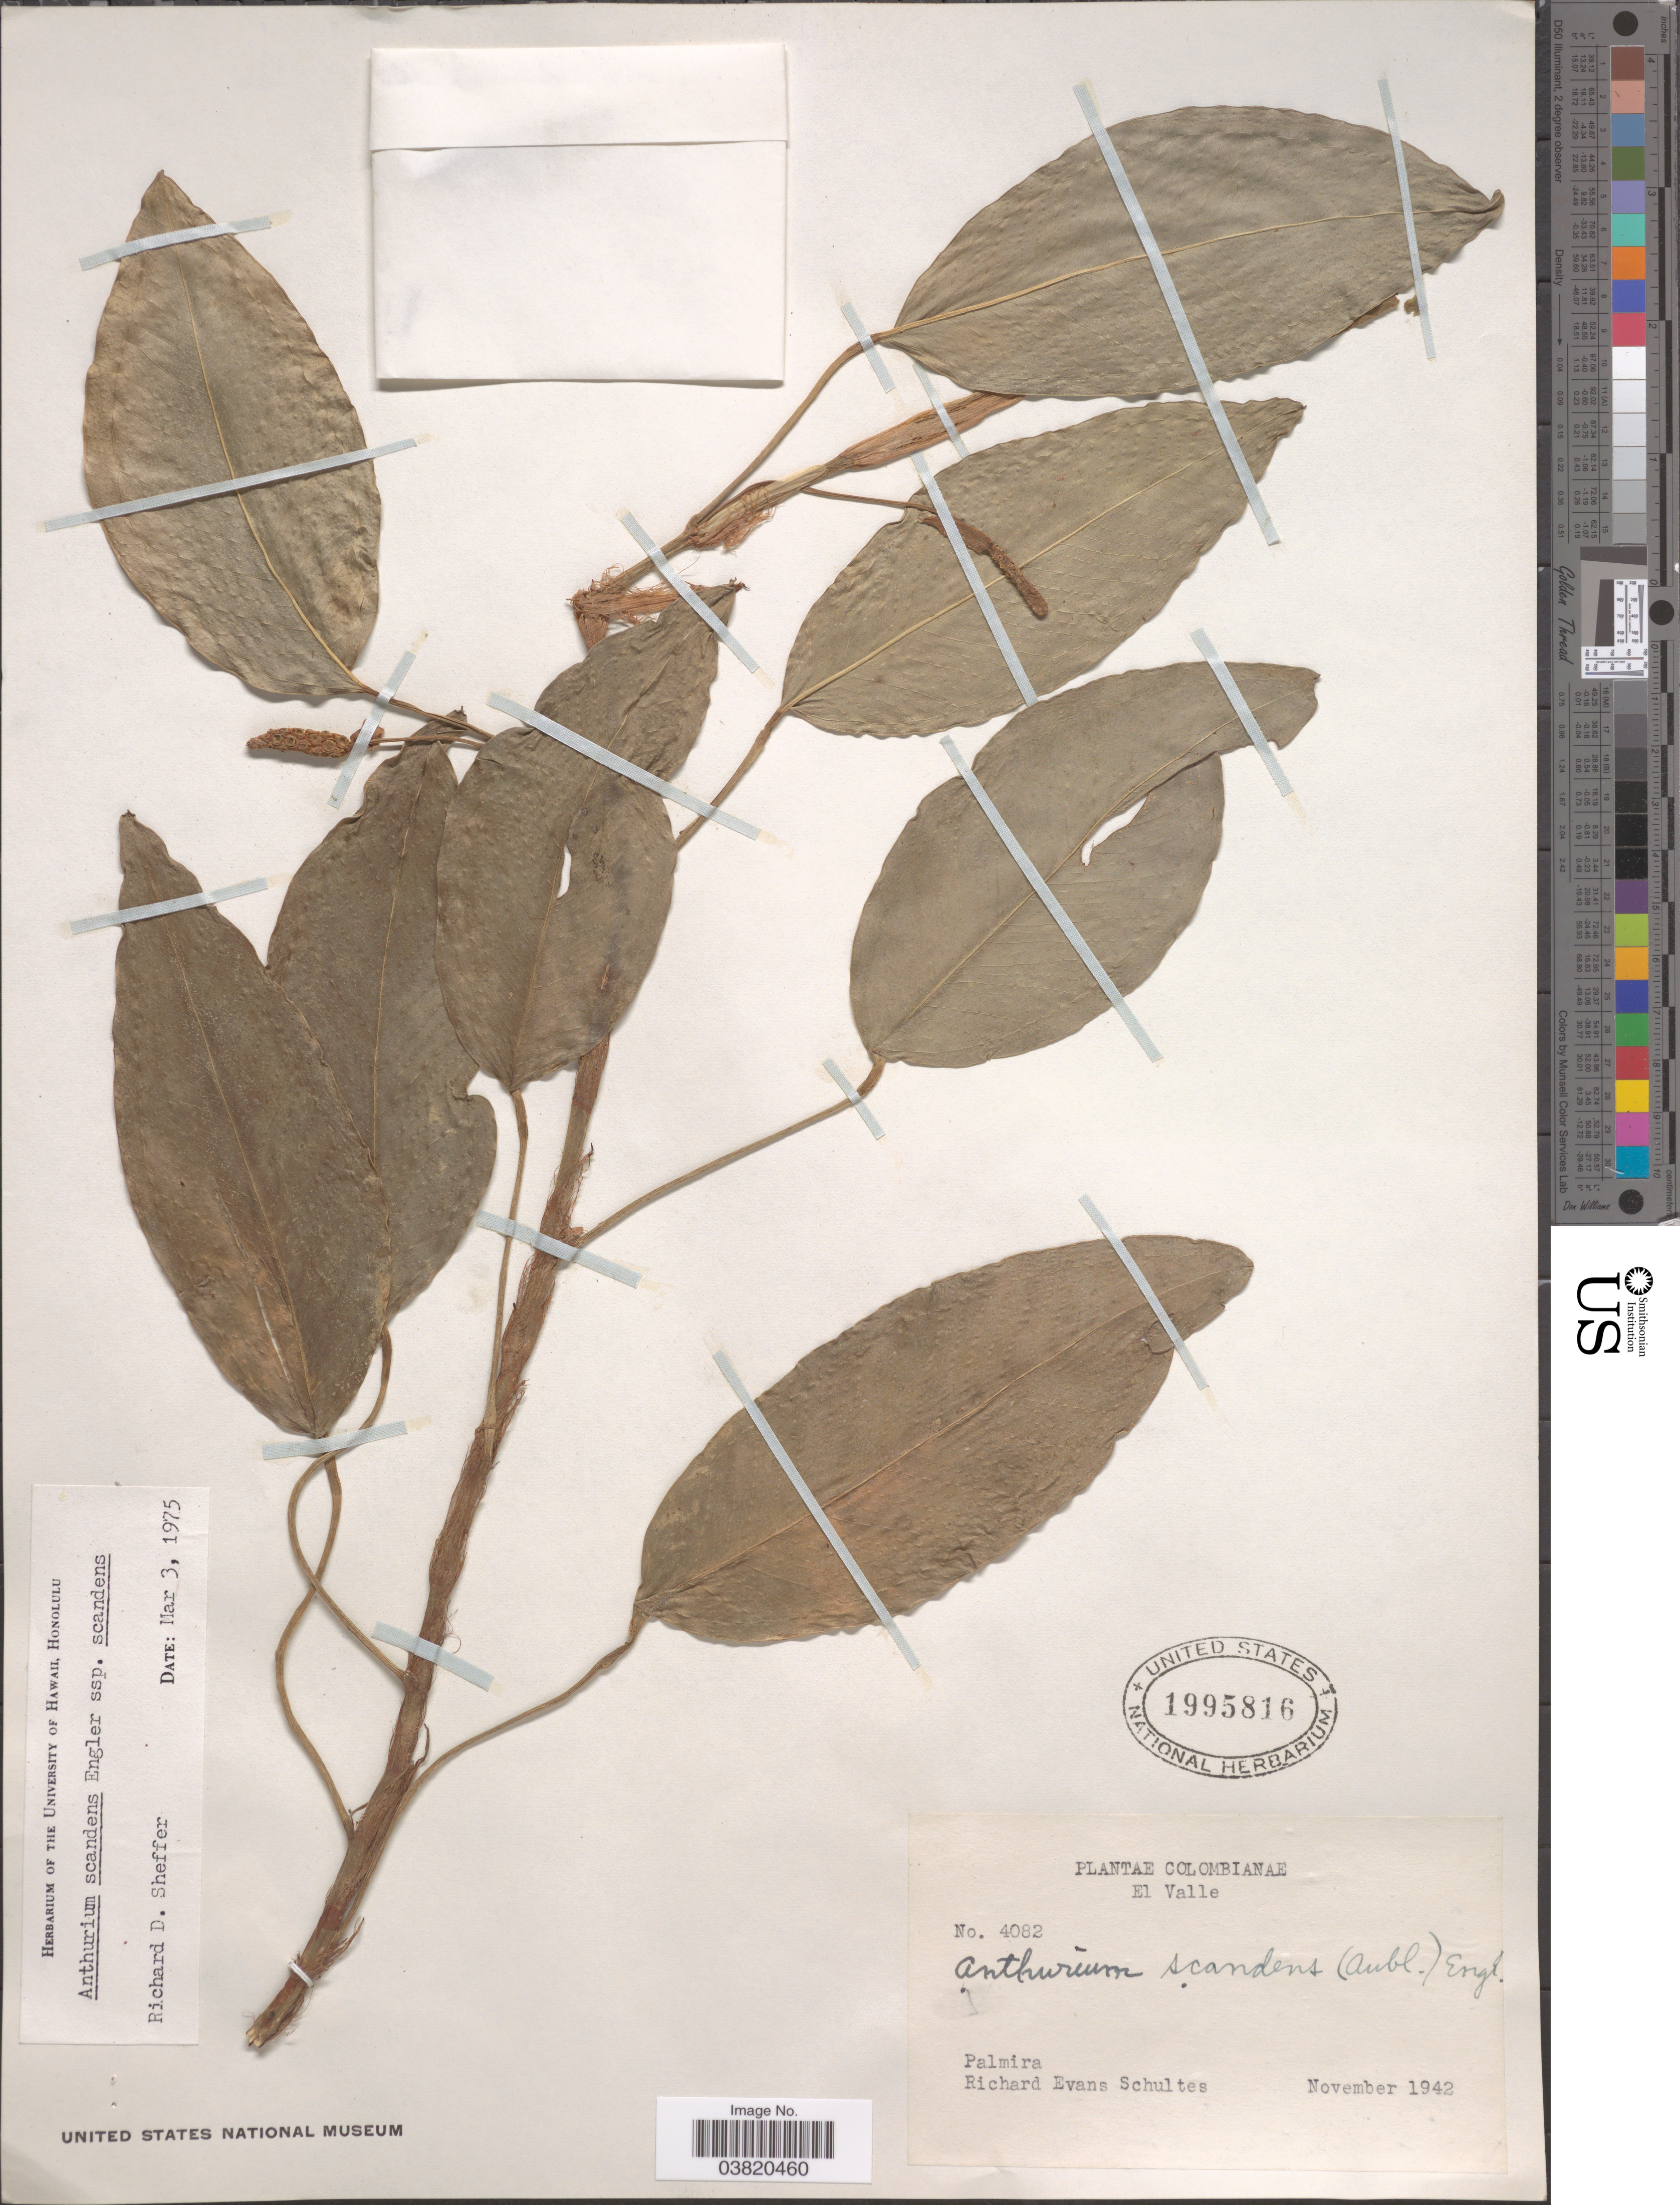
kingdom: Plantae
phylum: Tracheophyta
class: Liliopsida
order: Alismatales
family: Araceae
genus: Anthurium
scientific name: Anthurium scandens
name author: (Aubl.) Engl.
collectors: R. E. Schultes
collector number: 4082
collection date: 1942-11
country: Colombia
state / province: Valle del Cauca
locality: El Valle. Palmira.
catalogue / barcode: US 1995816